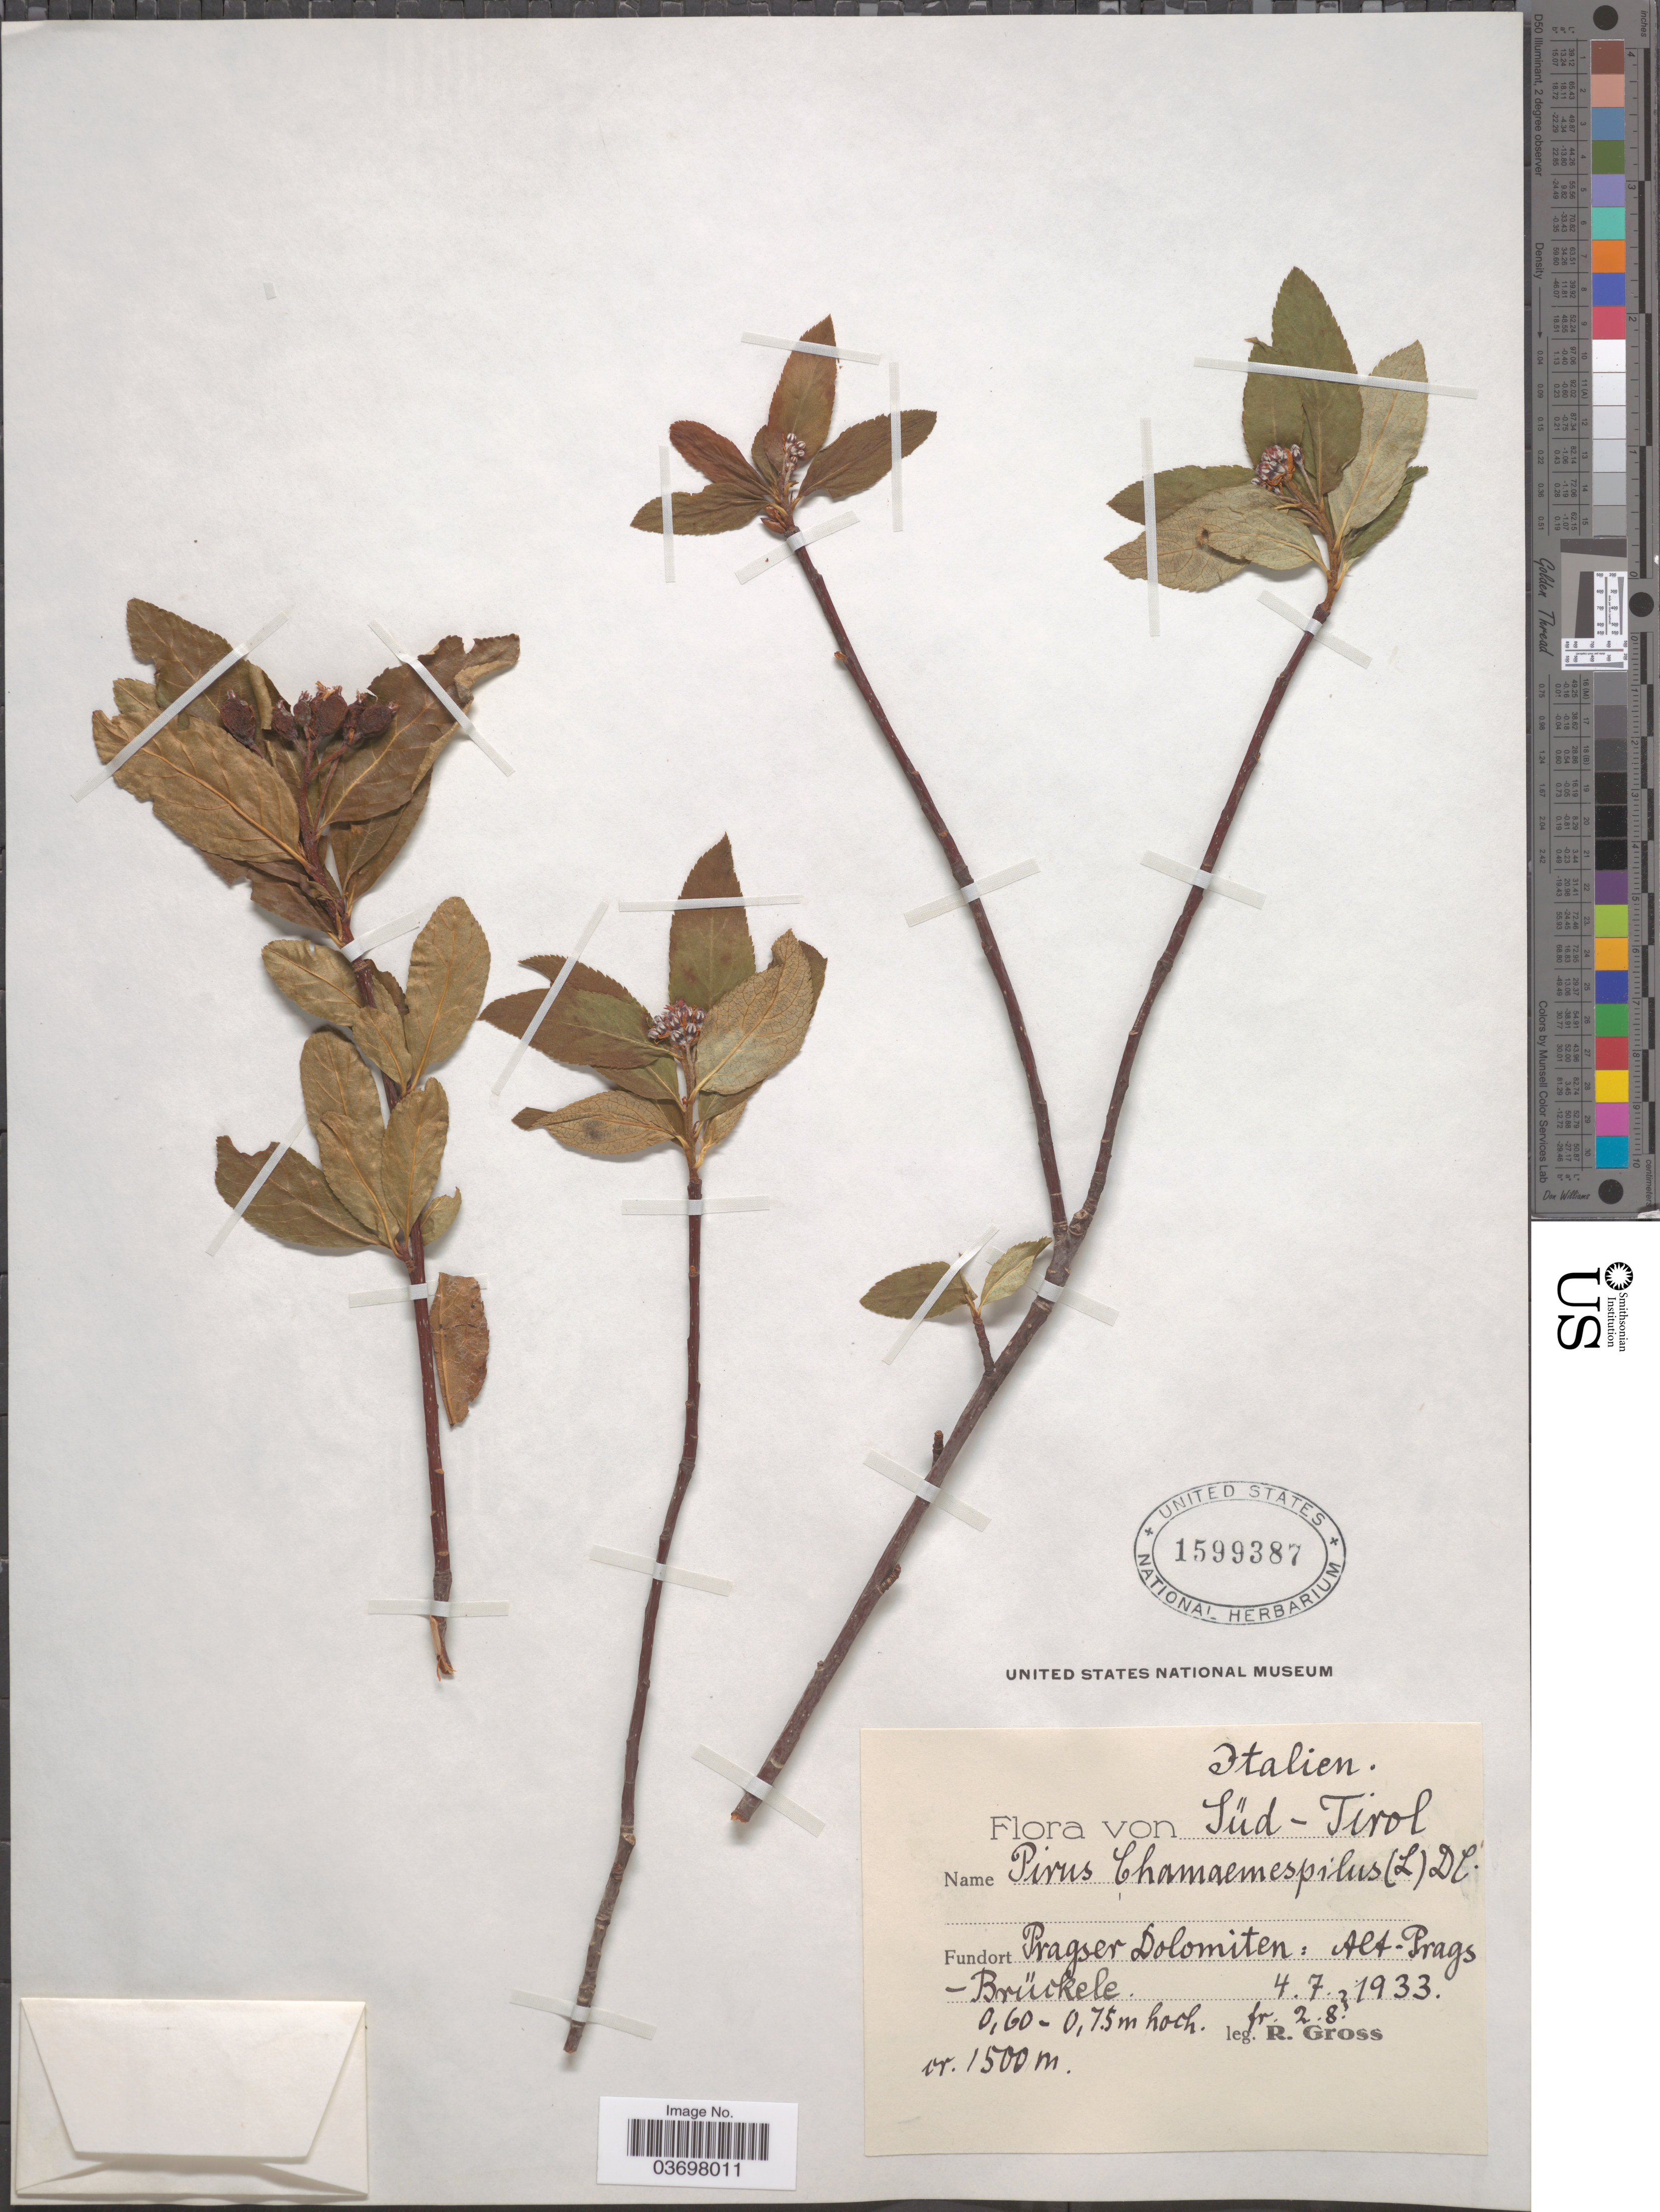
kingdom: Plantae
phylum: Tracheophyta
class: Magnoliopsida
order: Rosales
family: Rosaceae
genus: Chamaemespilus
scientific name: Chamaemespilus alpina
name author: (Mill.) K.R. Robertson & J.B. Phipps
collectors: R. Gross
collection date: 1933-07-04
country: Italy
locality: Sűd-Tirol. Fundort Pragser Dolomiten: Alt-Prags-Brűckele.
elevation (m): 1500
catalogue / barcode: US 1599387